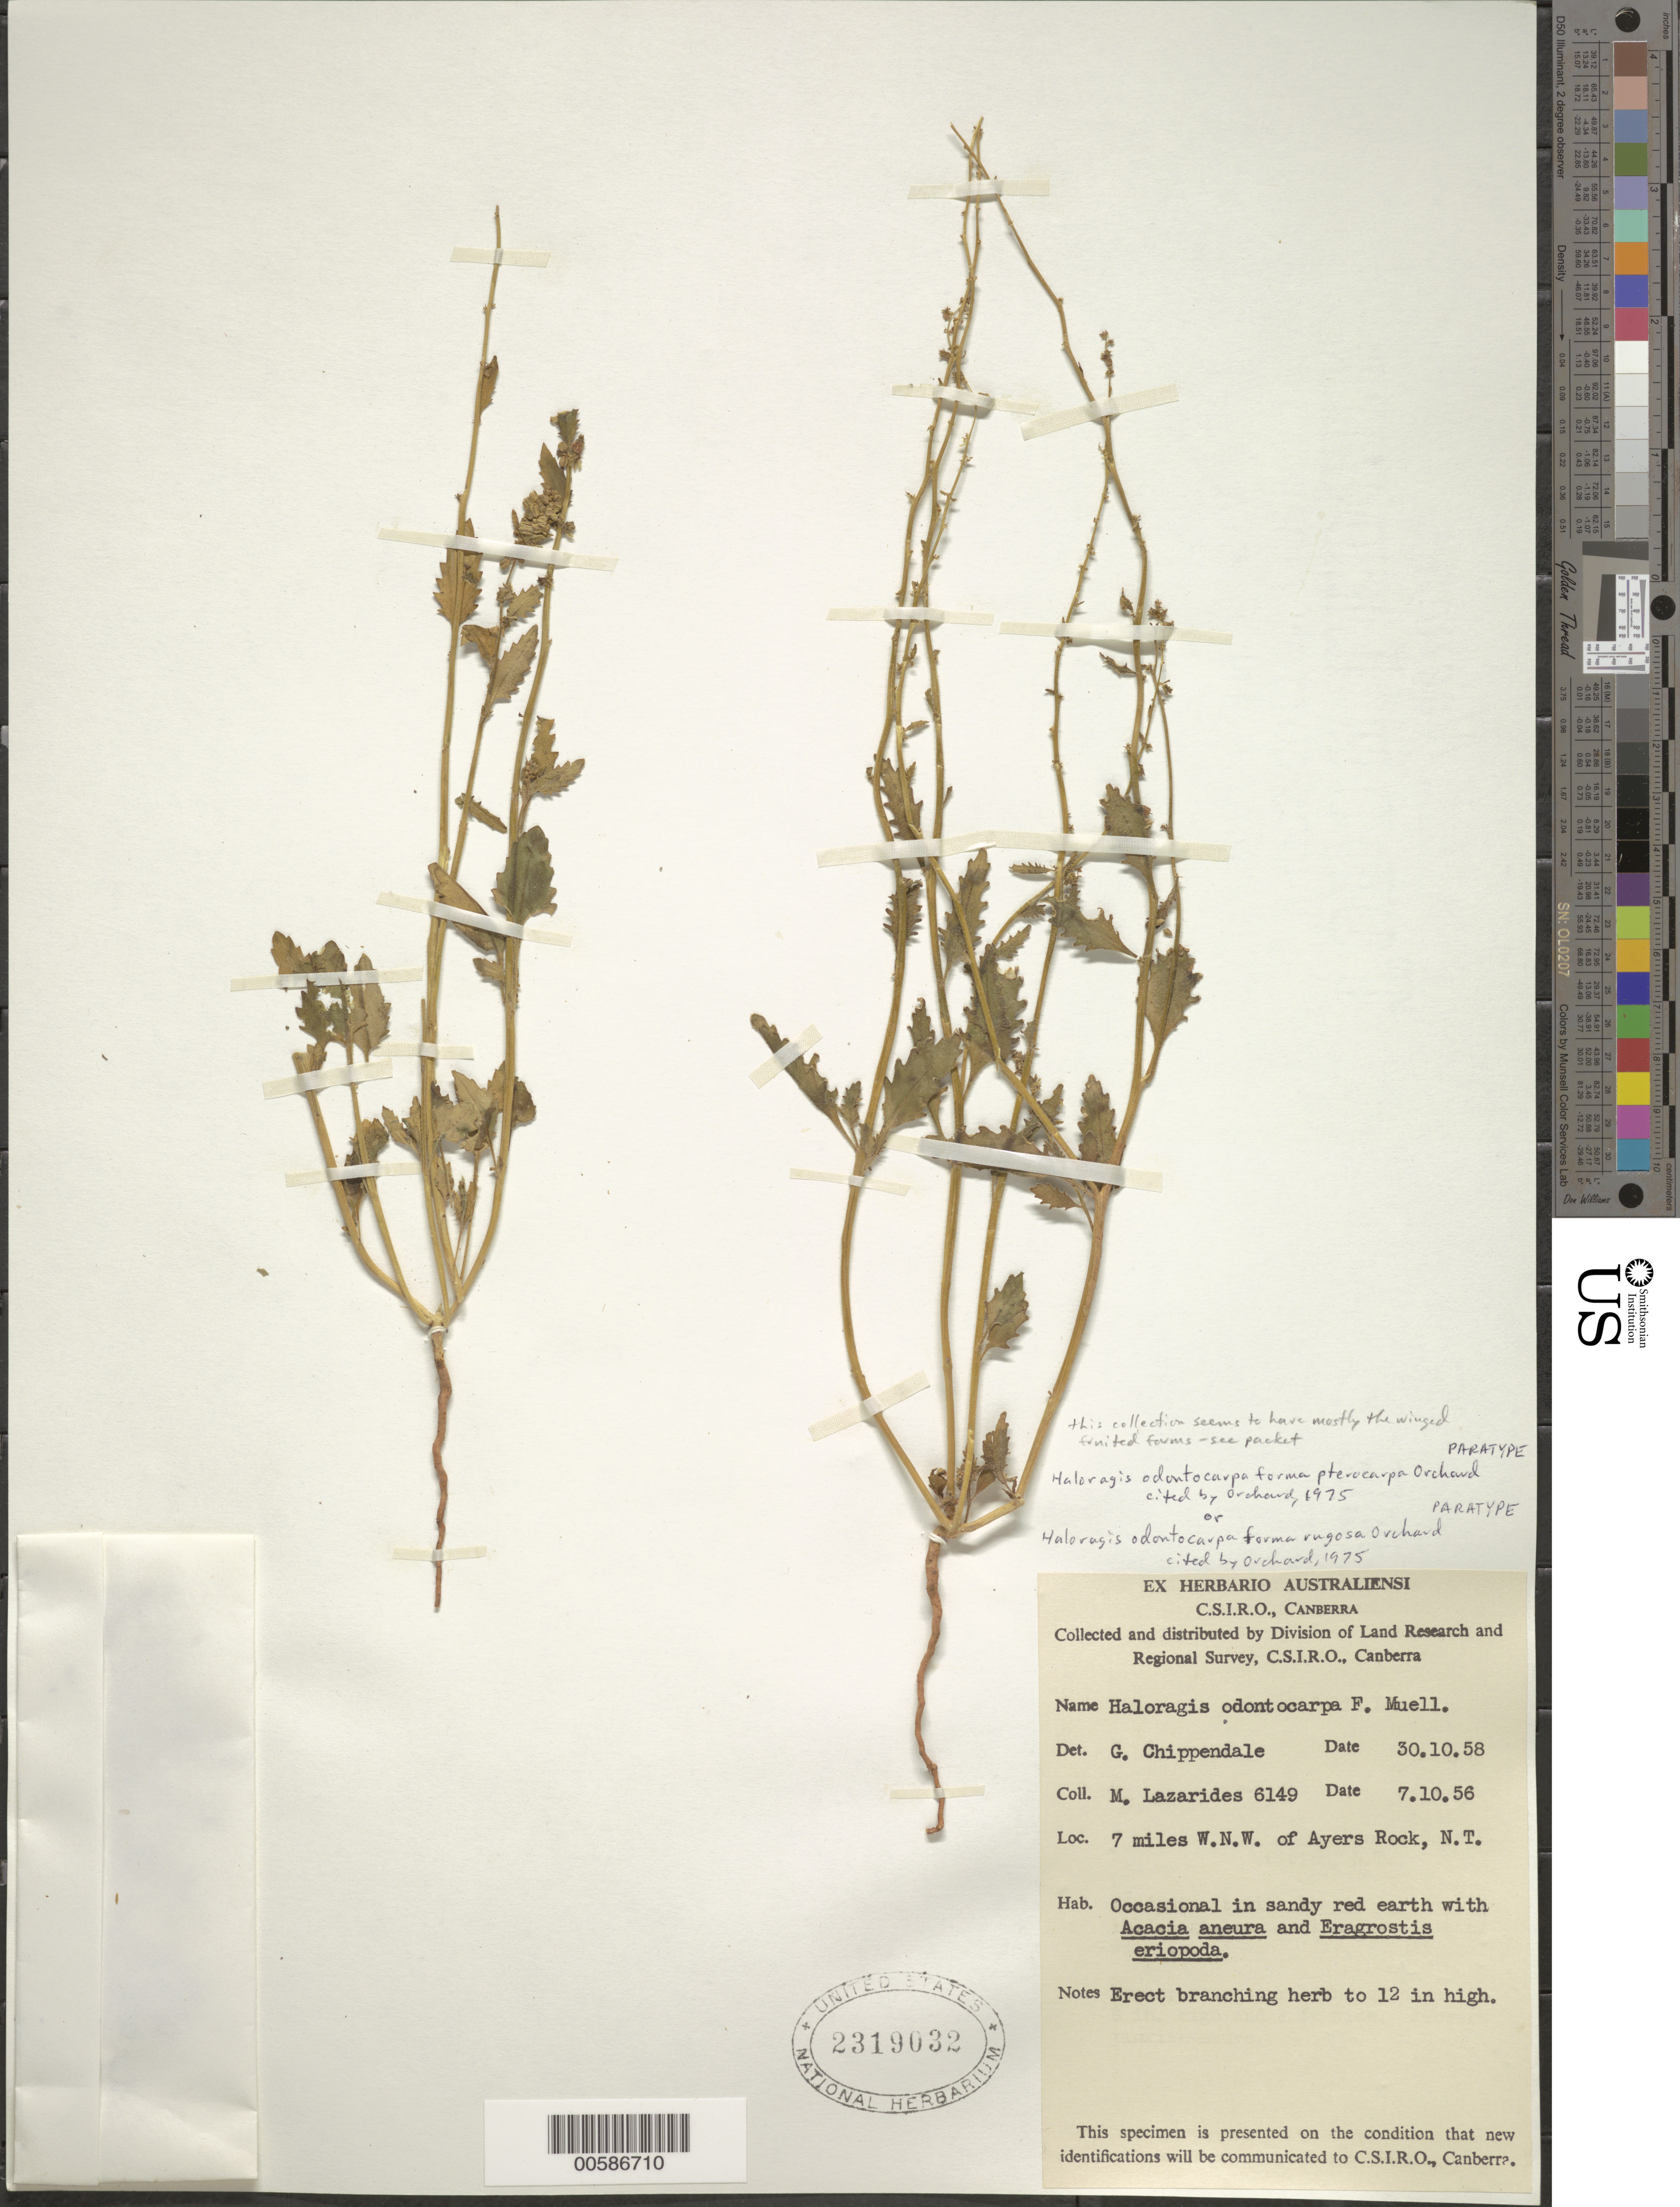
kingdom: Plantae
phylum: Tracheophyta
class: Magnoliopsida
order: Saxifragales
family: Haloragaceae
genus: Haloragis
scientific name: Haloragis odontocarpa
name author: F. Muell.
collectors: M. Lazarides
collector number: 6149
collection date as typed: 07 Oct 1956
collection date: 1956-10-07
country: Australia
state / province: Northern Territory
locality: WNW of Ayers Rock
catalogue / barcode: US 2319032